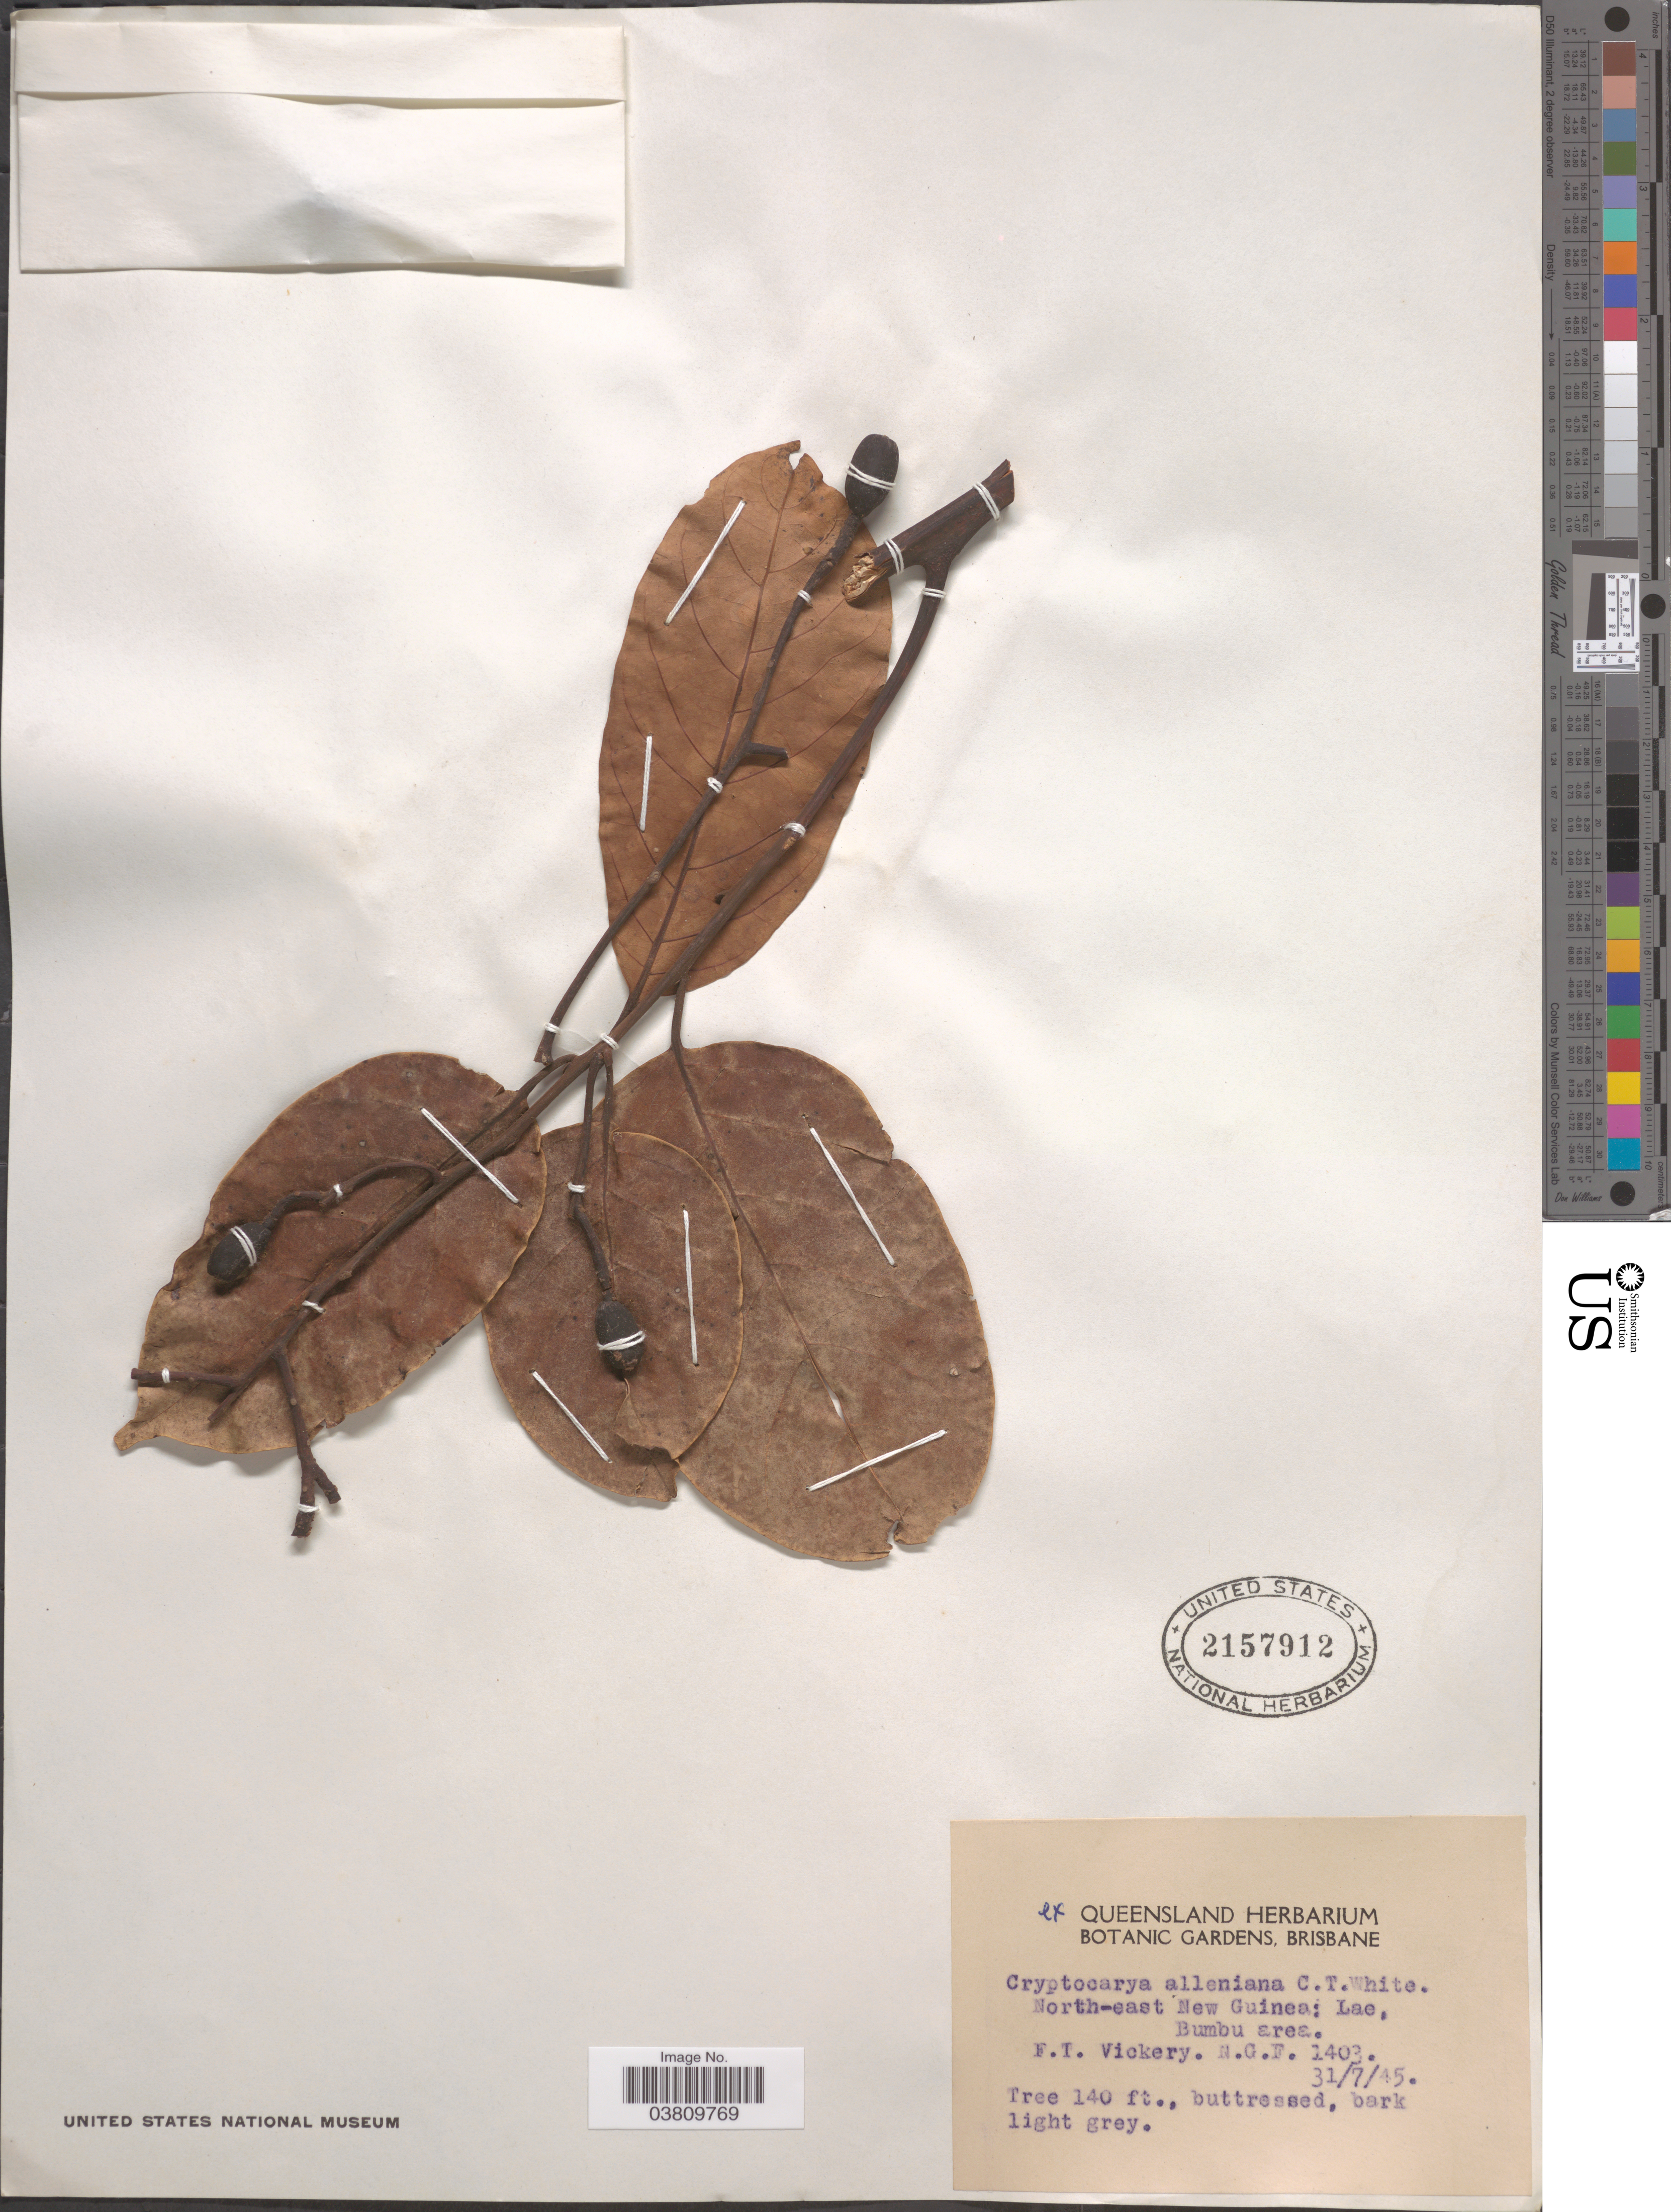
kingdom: Plantae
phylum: Tracheophyta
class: Magnoliopsida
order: Laurales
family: Lauraceae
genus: Cryptocarya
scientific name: Cryptocarya alleniana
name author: C.T. White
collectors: F. Vickery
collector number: NGF 1403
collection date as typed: Transcribed d/m/y: 31/7/45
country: Papua New Guinea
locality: North-east New Guinea: Lae, Bumbu area.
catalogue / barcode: US 2157912